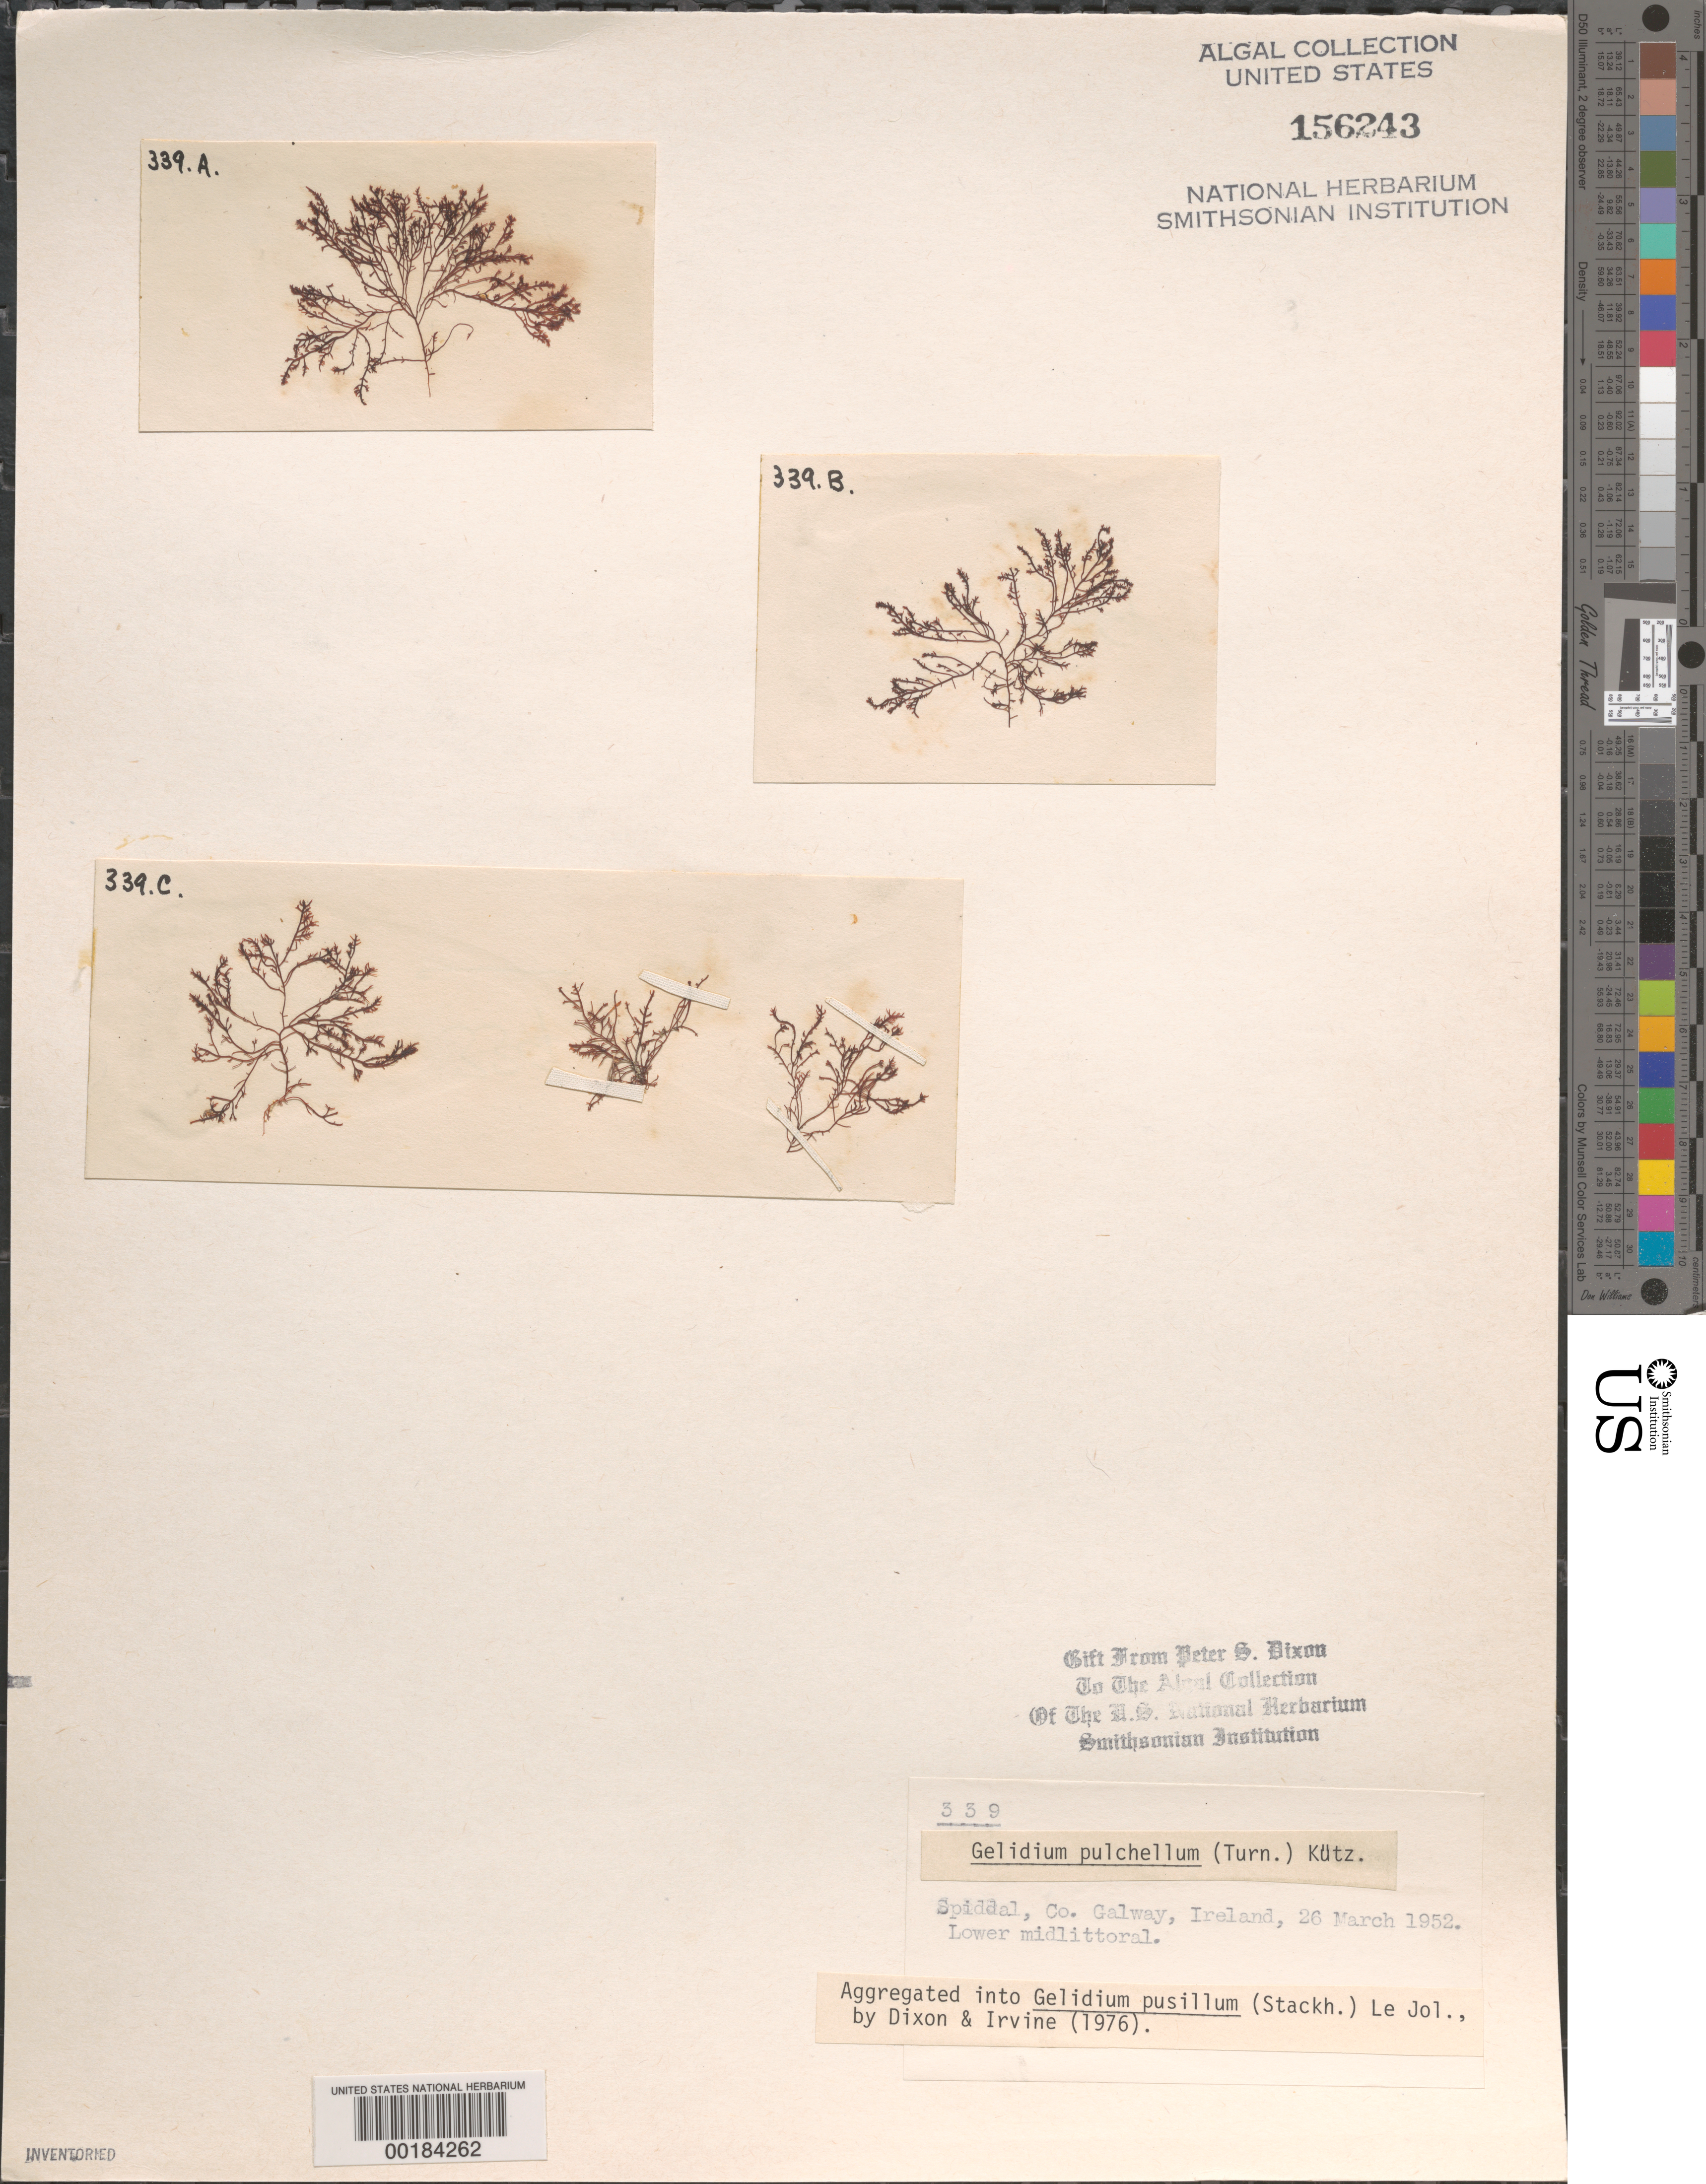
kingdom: Plantae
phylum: Rhodophyta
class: Florideophyceae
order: Gelidiales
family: Gelidiaceae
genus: Gelidium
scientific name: Gelidium pusillum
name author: (Stackh.) Le Jol.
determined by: Dixon, P. S.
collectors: P. S. Dixon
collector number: PSD 339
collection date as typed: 26 Mar 1952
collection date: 1952-03-26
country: Ireland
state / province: Connaught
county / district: Galway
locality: Spiddal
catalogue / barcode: US 156243